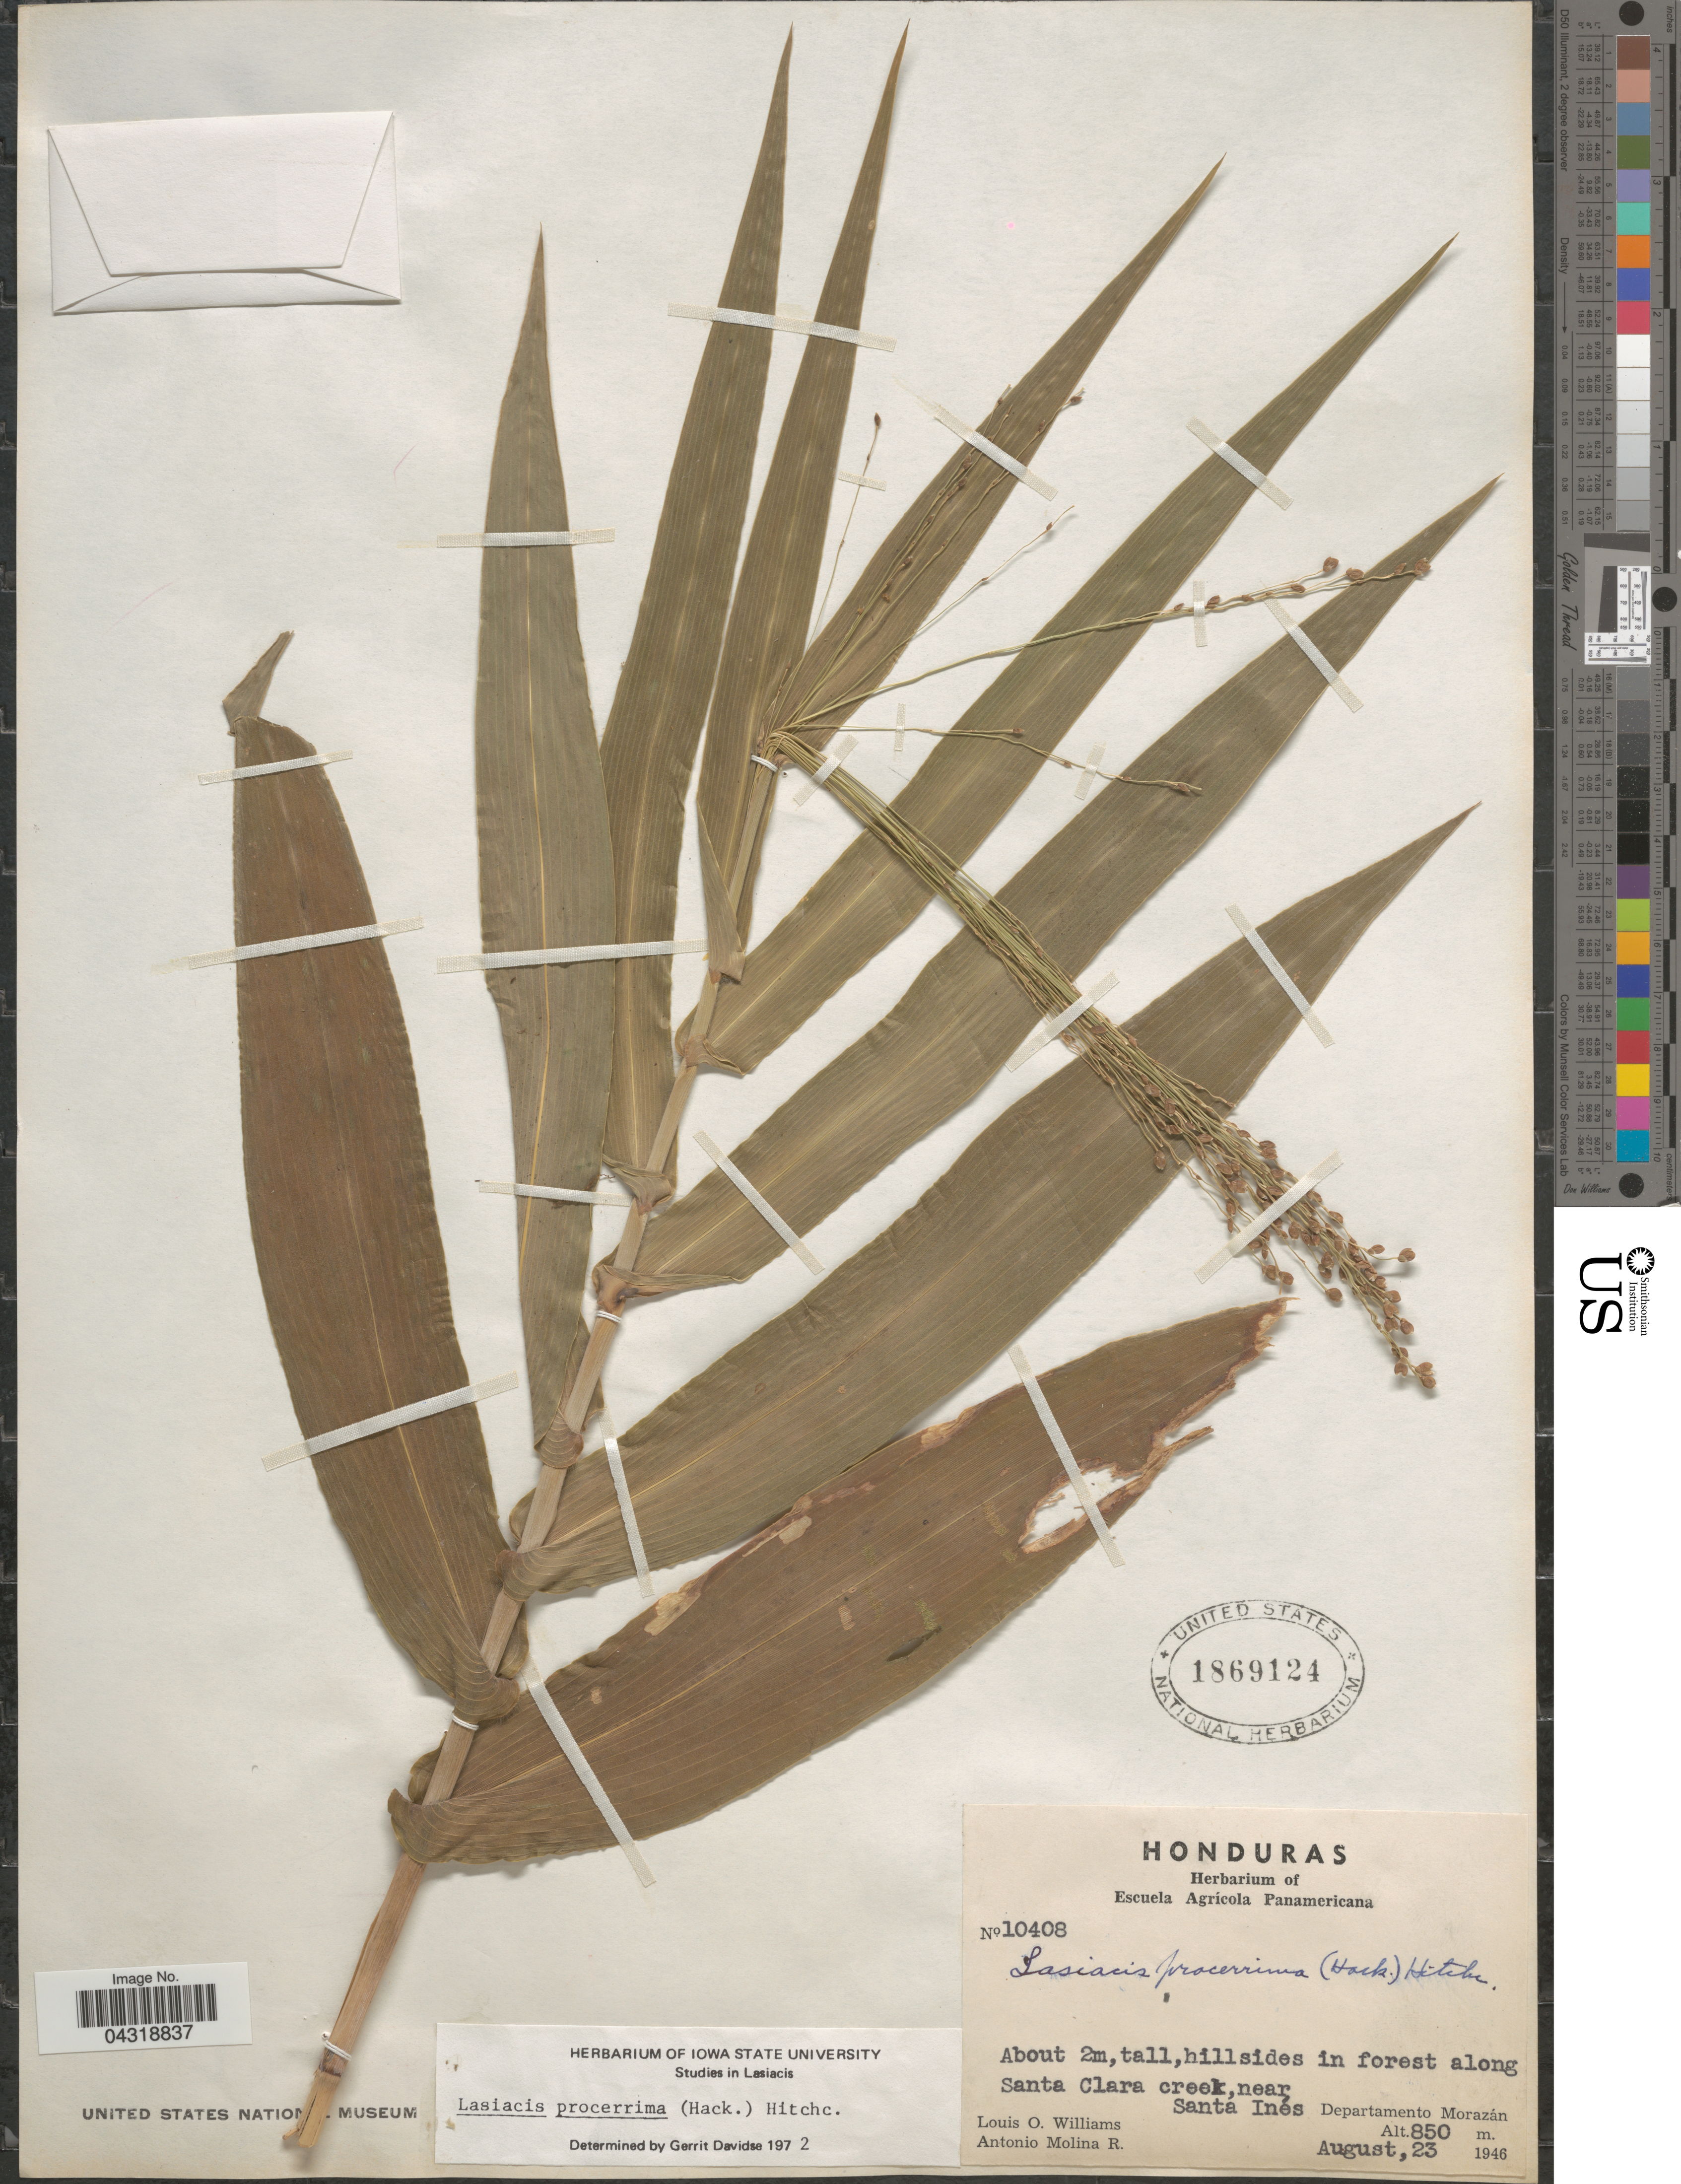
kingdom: Plantae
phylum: Tracheophyta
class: Liliopsida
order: Poales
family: Poaceae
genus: Lasiacis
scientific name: Lasiacis procerrima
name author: (Hack.) Hitchc.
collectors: L. O. Williams & A. Molina R.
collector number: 10408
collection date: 1946-08-23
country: Honduras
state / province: Fco. Morazán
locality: Hillsides in forest along Santa Clara creek, near Santa Inés. Departamento Morazán.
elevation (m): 850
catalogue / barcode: US 1869124